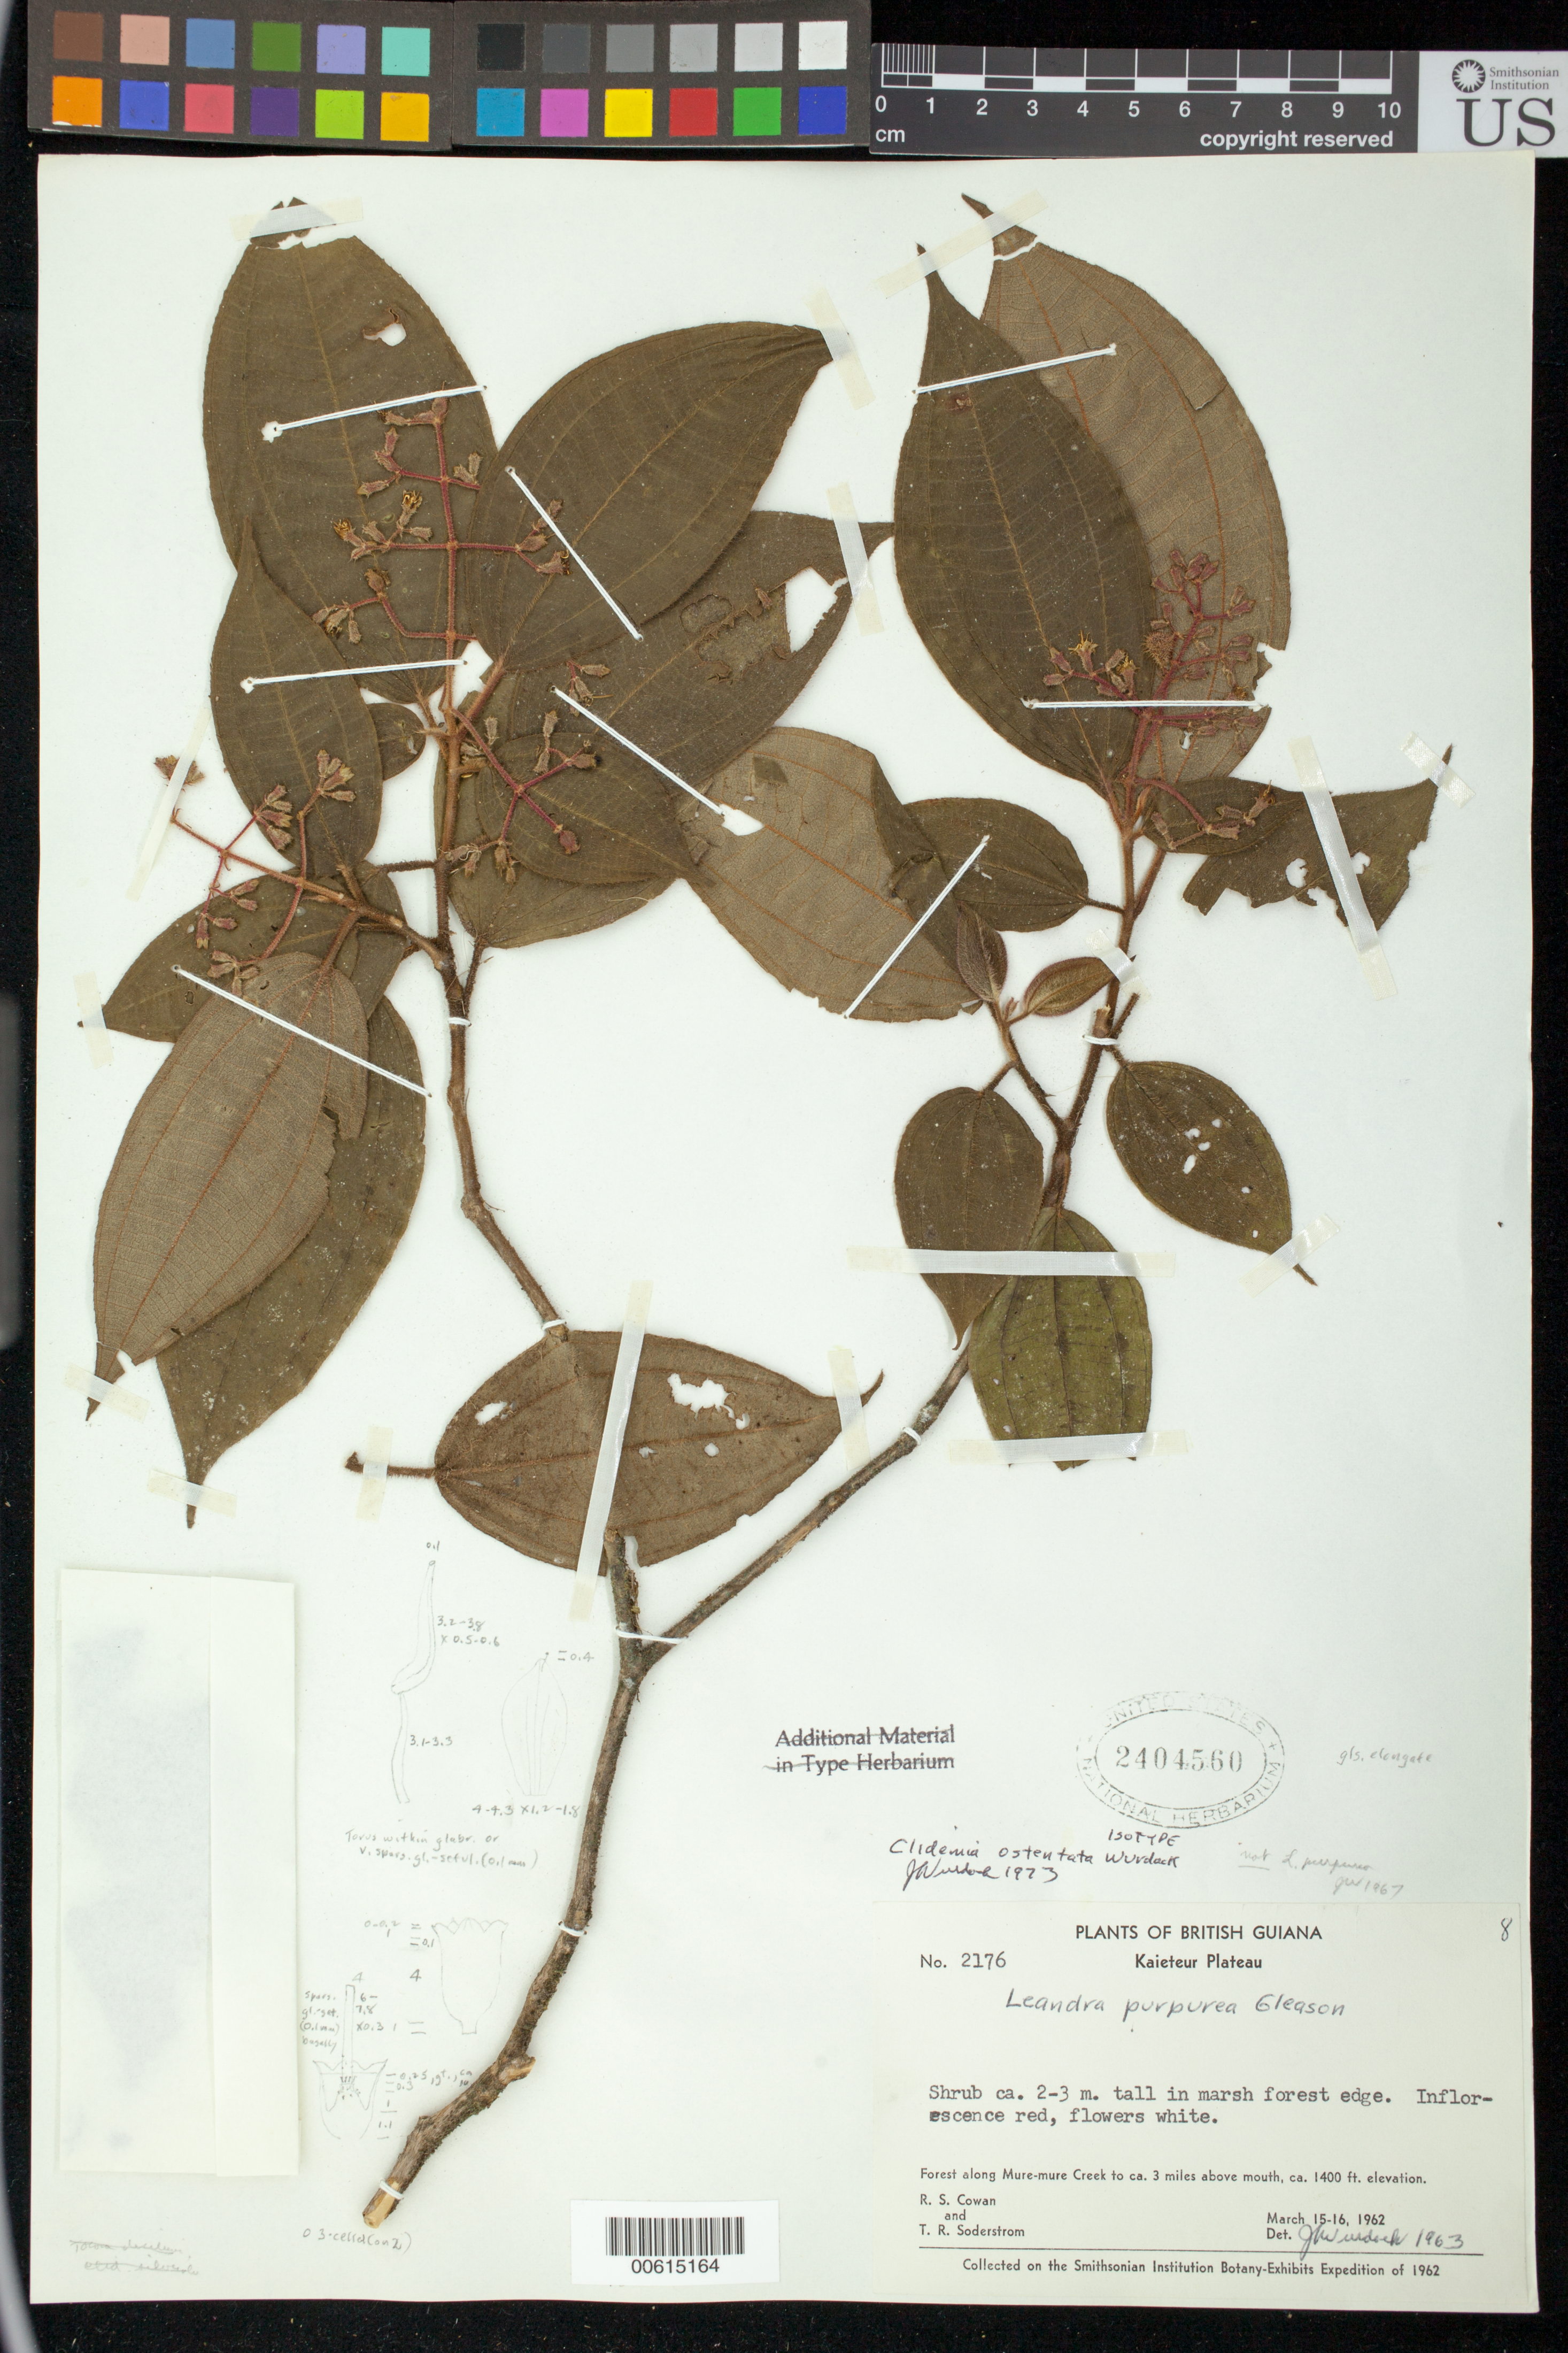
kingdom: Plantae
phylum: Tracheophyta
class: Magnoliopsida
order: Myrtales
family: Melastomataceae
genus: Clidemia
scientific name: Clidemia ostentata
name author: Wurdack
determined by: Wurdack, John J., (US), US (UNITED STATES)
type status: Isotype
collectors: R. S. Cowan & T. R. Soderstrom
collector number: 2176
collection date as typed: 15-Mar-62 to 16-Mar-62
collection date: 1962-03-15/1962-03-16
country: Guyana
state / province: Potaro-Siparuni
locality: Kaieteur Plateau, Mure-mure Creek to ca. 3 mi. above mouth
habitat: Marsh forest edge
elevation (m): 427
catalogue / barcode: US 2404560